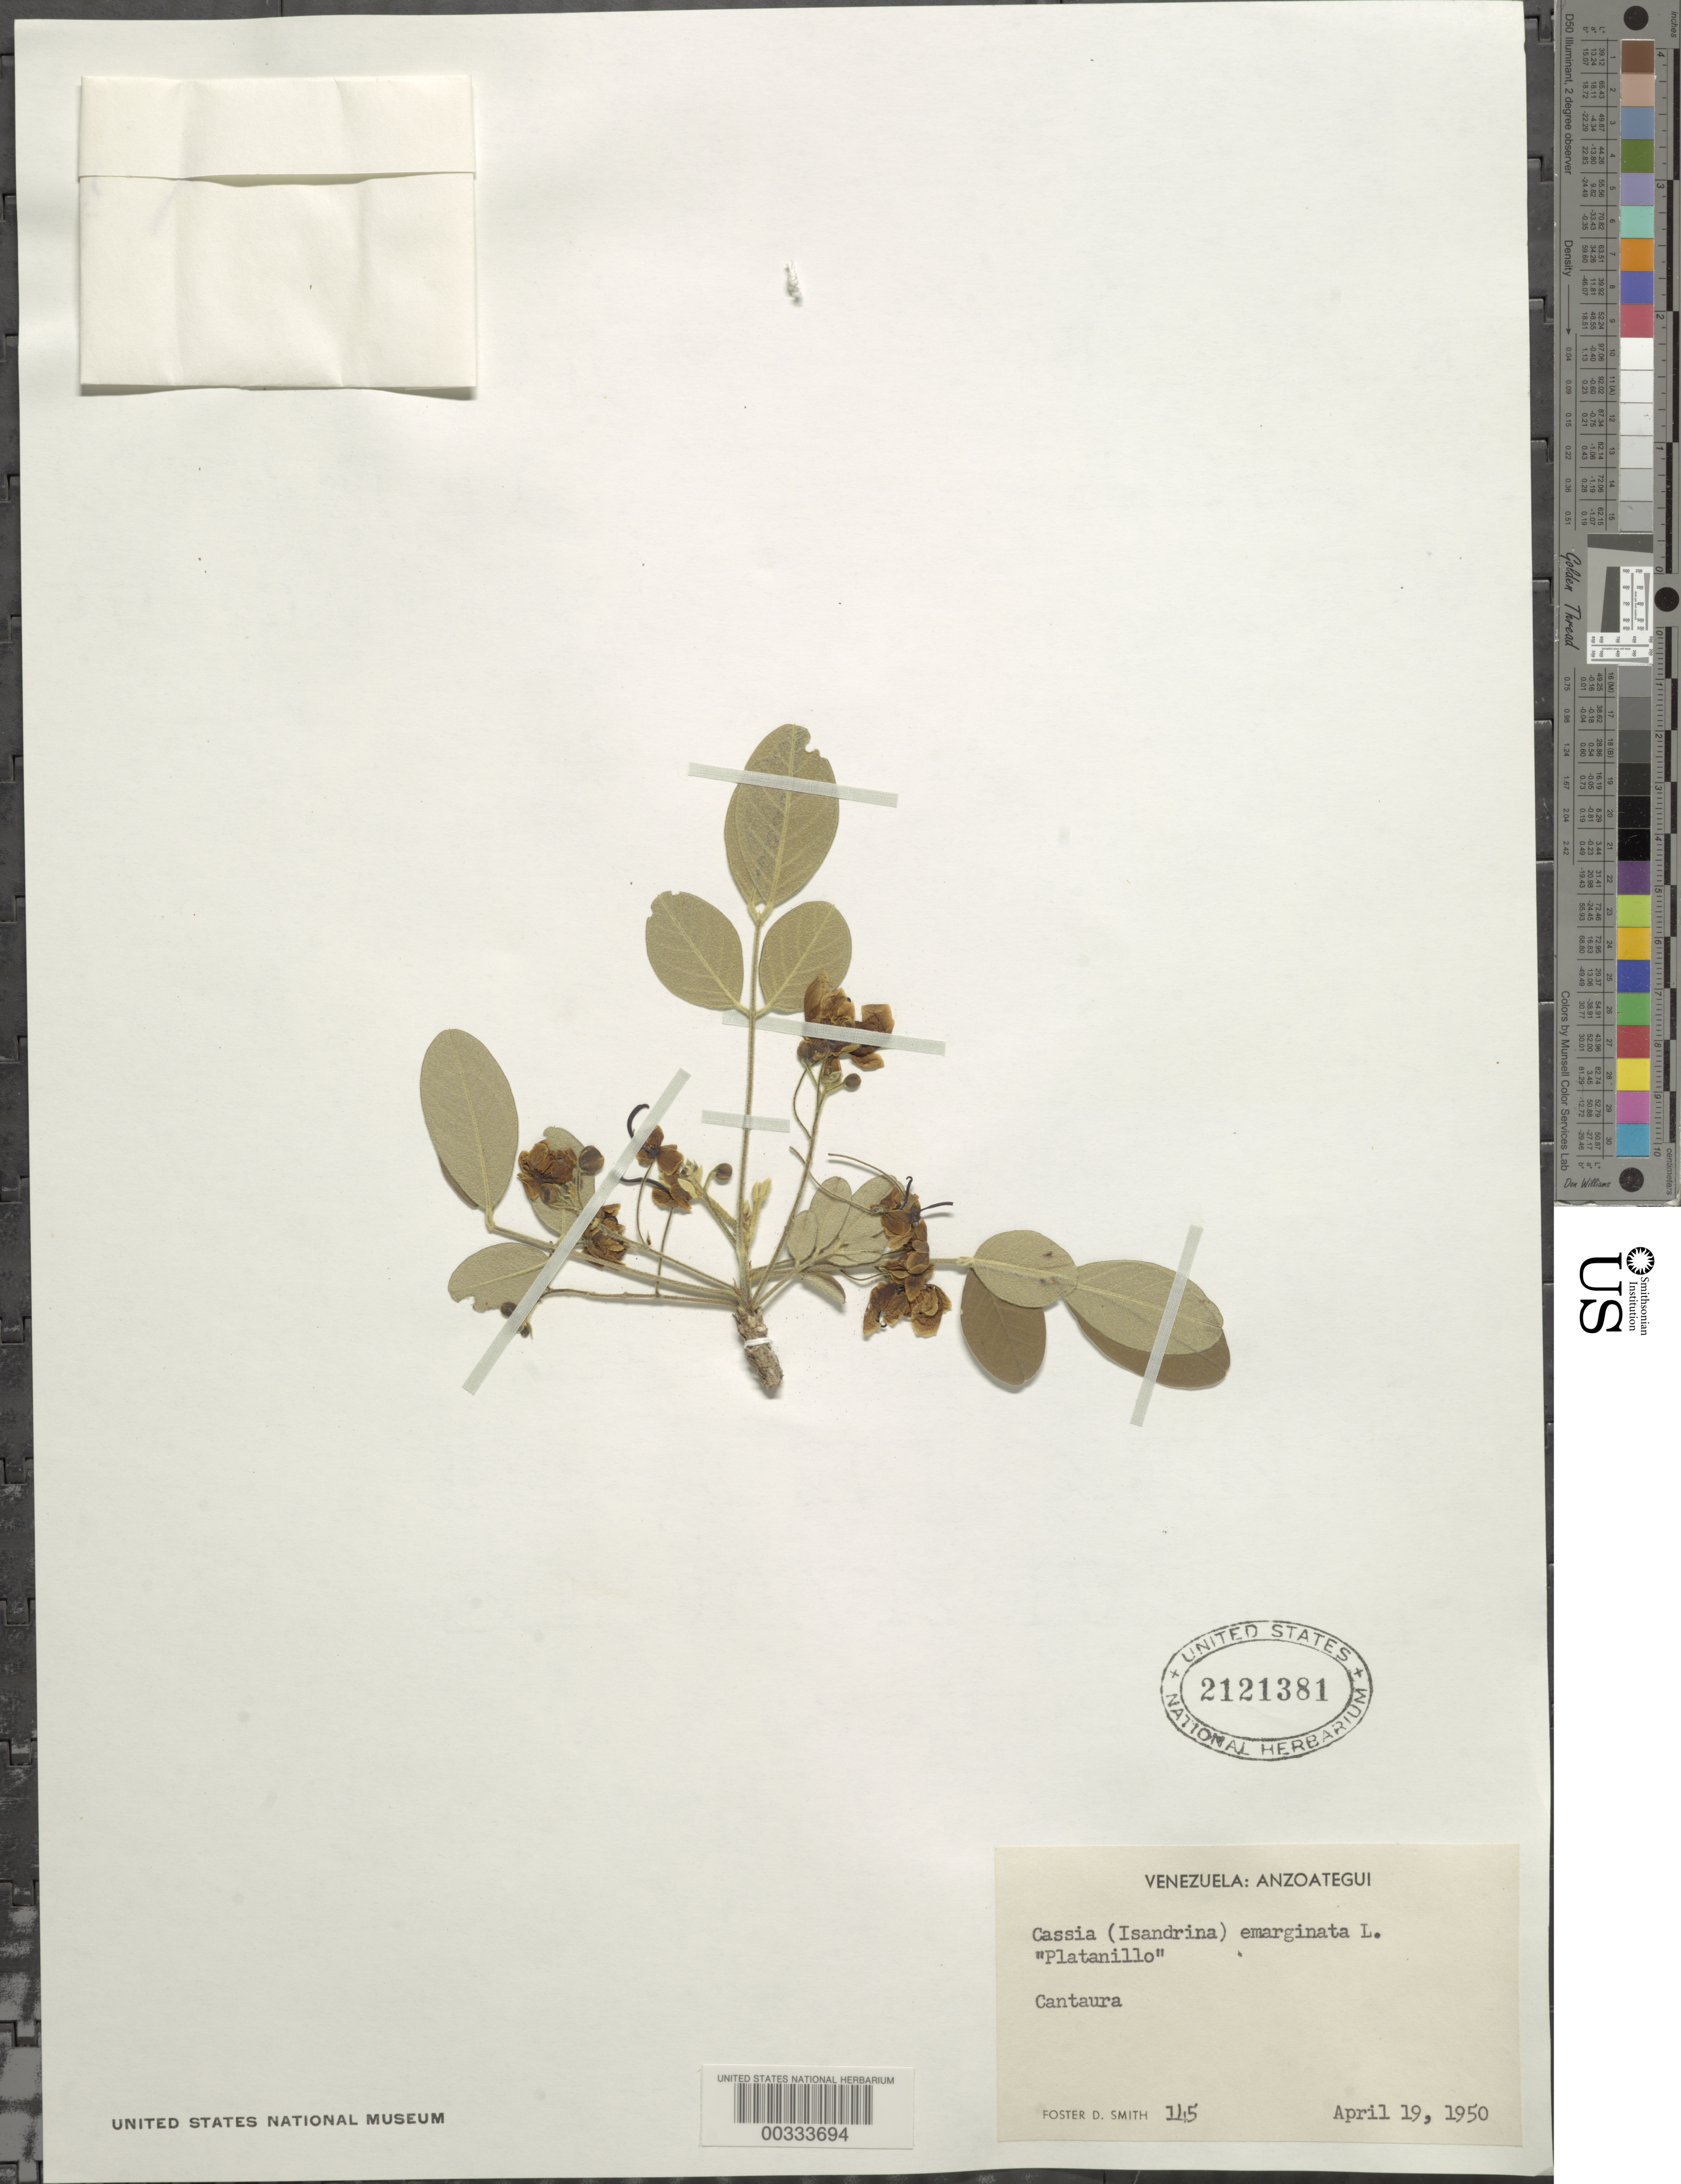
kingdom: Plantae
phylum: Tracheophyta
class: Magnoliopsida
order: Fabales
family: Fabaceae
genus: Senna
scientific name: Senna atomaria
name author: (L.) H.S. Irwin & Barneby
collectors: F. Smith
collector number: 145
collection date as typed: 19 Apr 1950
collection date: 1950-04-19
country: Venezuela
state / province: Anzoategui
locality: Cantaura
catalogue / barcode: US 2121381